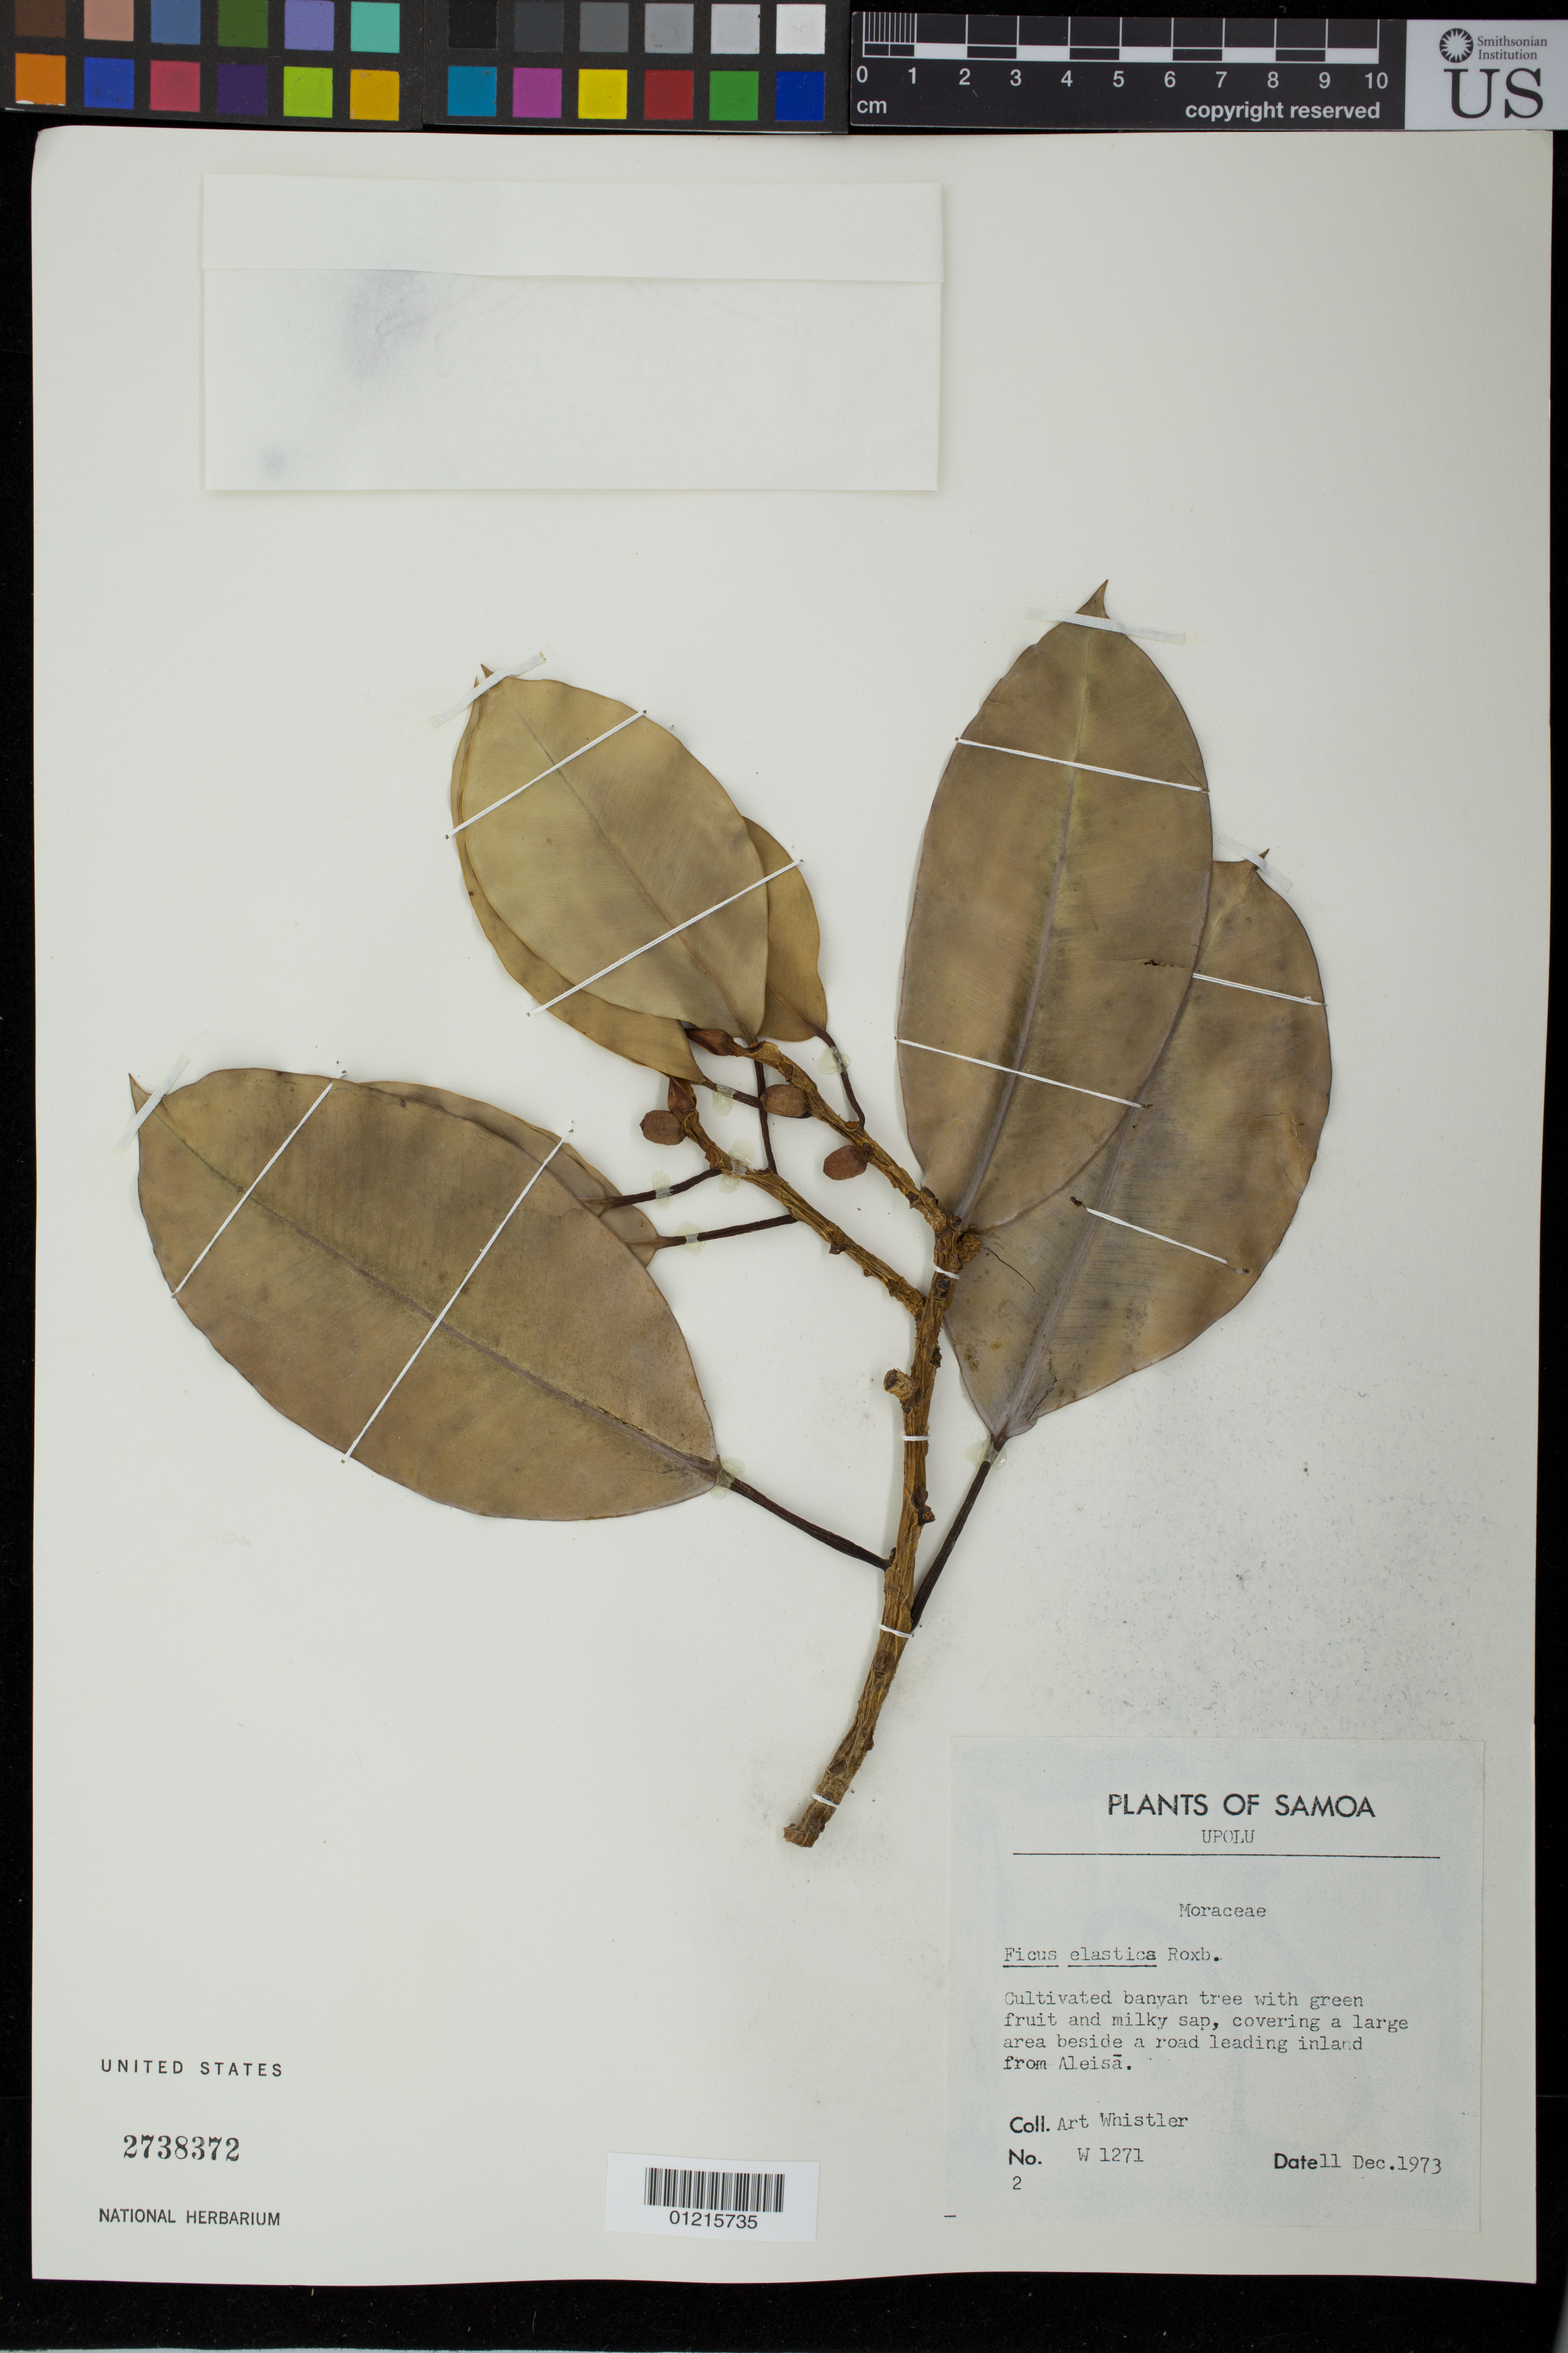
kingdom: Plantae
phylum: Tracheophyta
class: Magnoliopsida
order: Rosales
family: Moraceae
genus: Ficus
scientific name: Ficus elastica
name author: Roxb.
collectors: A. Whistler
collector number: W 1271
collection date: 1973-12-11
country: Samoa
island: Upolu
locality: beside a road leading inland from Aleisa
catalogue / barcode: US 2738372